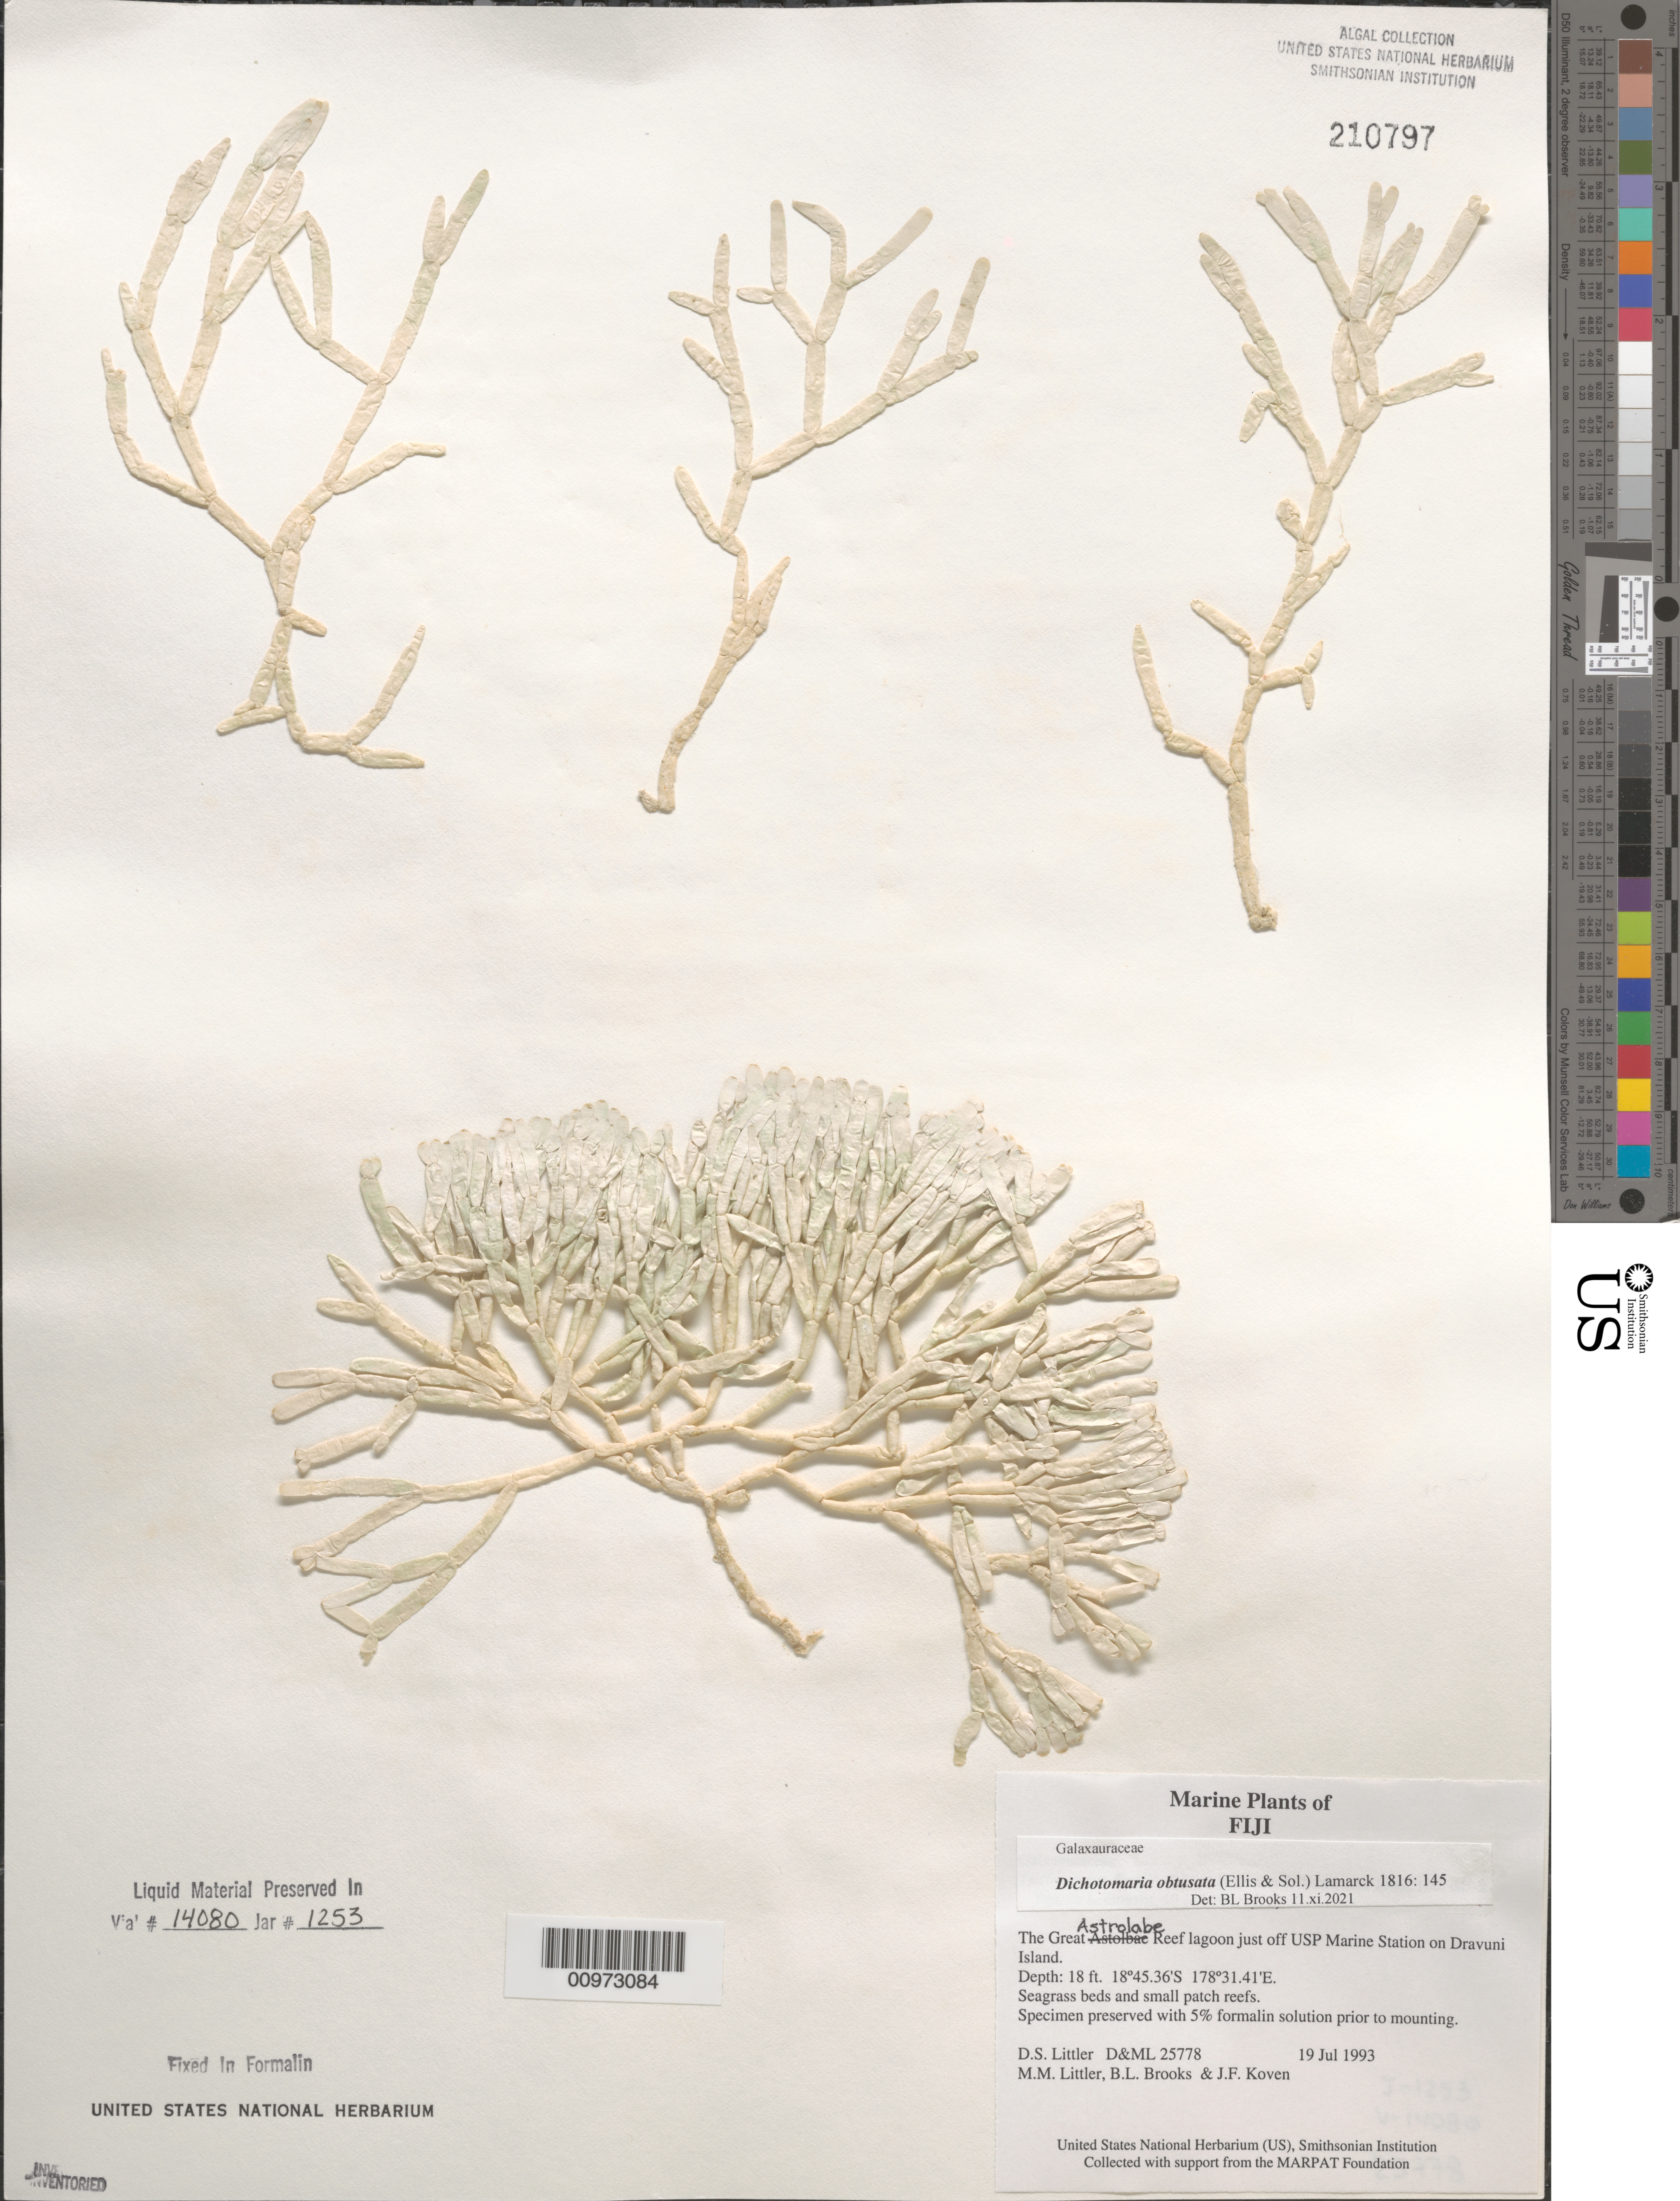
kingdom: Plantae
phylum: Rhodophyta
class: Florideophyceae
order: Nemaliales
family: Galaxauraceae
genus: Dichotomaria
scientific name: Dichotomaria obtusata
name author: (Ellis & Sol.) Lam.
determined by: Brooks, B. L., (BOT), Smithsonian Institution - National Museum of Natural History (UNITED STATES)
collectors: D. S. Littler, M. M. Littler, B. Brooks & J. Koven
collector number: D&ML 25778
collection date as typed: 19 Jul 1993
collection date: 1993-07-19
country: Fiji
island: Dravuni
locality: Great Astrolabe Reef lagoon just off USP Marine Station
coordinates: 18 45.36'S, 178 31.41'E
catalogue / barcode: US 210797